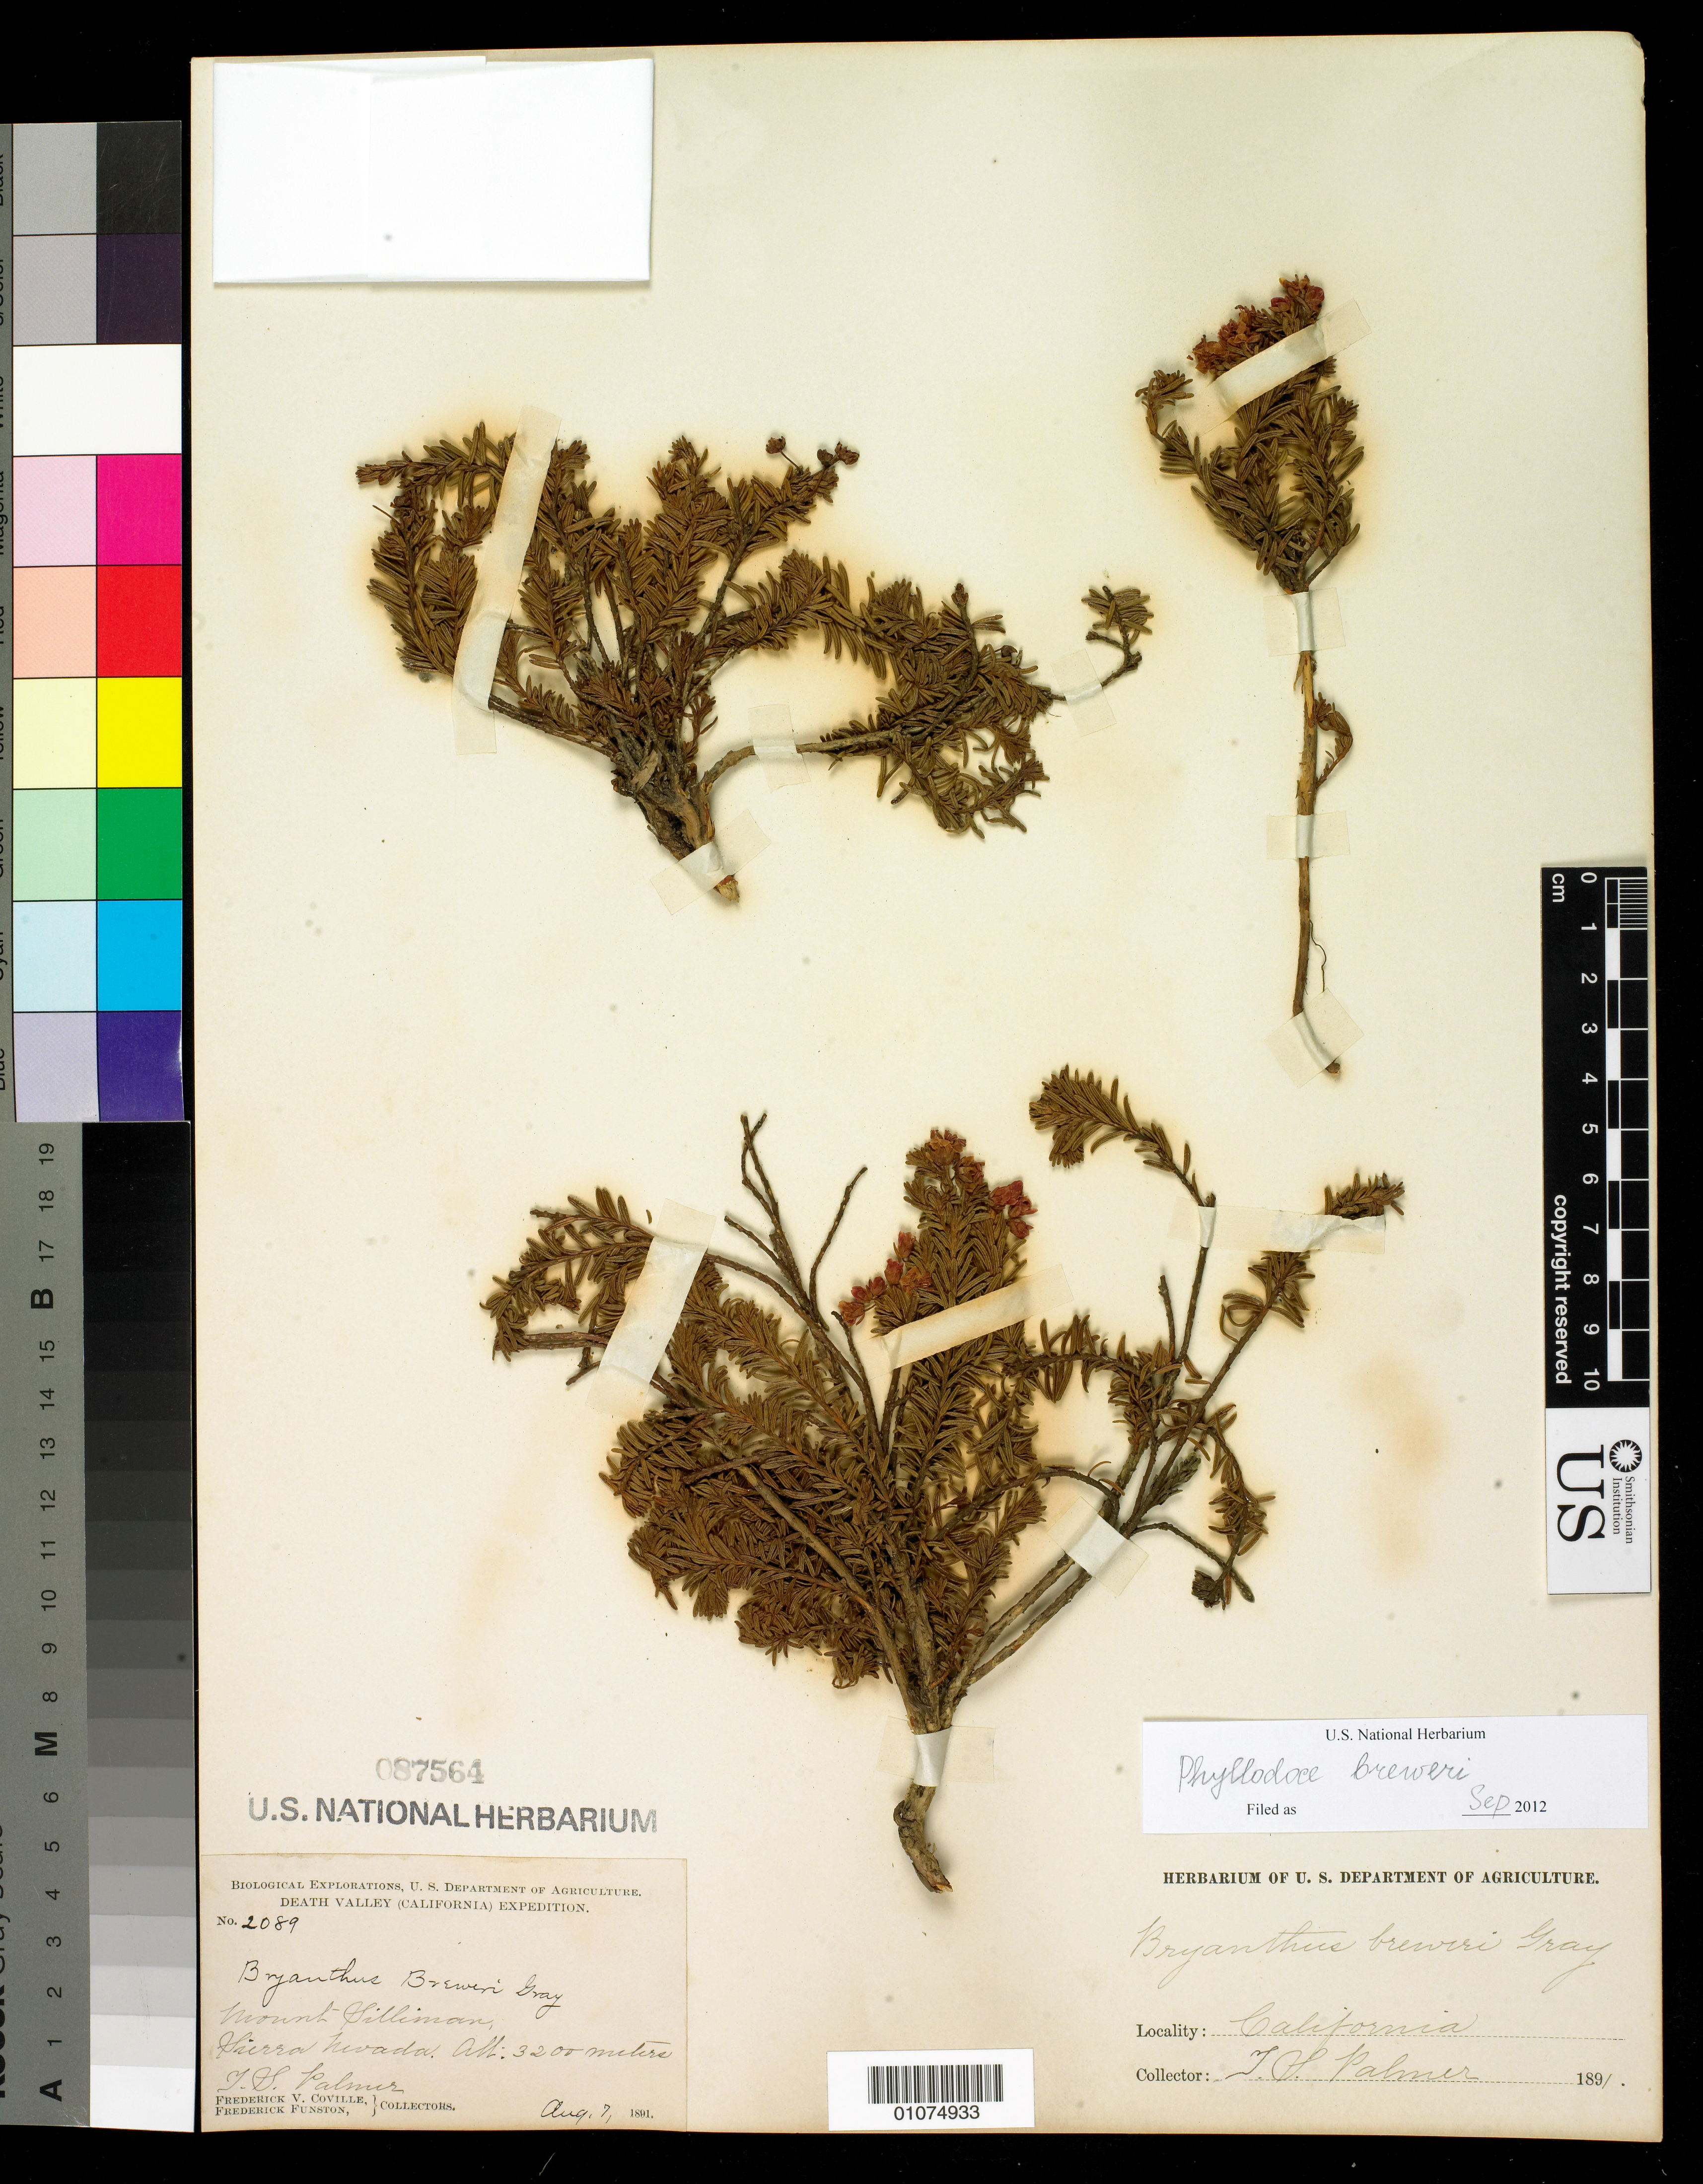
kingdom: Plantae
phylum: Tracheophyta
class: Magnoliopsida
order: Ericales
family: Ericaceae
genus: Phyllodoce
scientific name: Phyllodoce breweri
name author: (A. Gray) A. Heller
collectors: F. V. Coville & F. Funston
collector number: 2089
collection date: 1891-08-07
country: United States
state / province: California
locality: Mount Silliman, Sierra Nevada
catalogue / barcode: US 87564